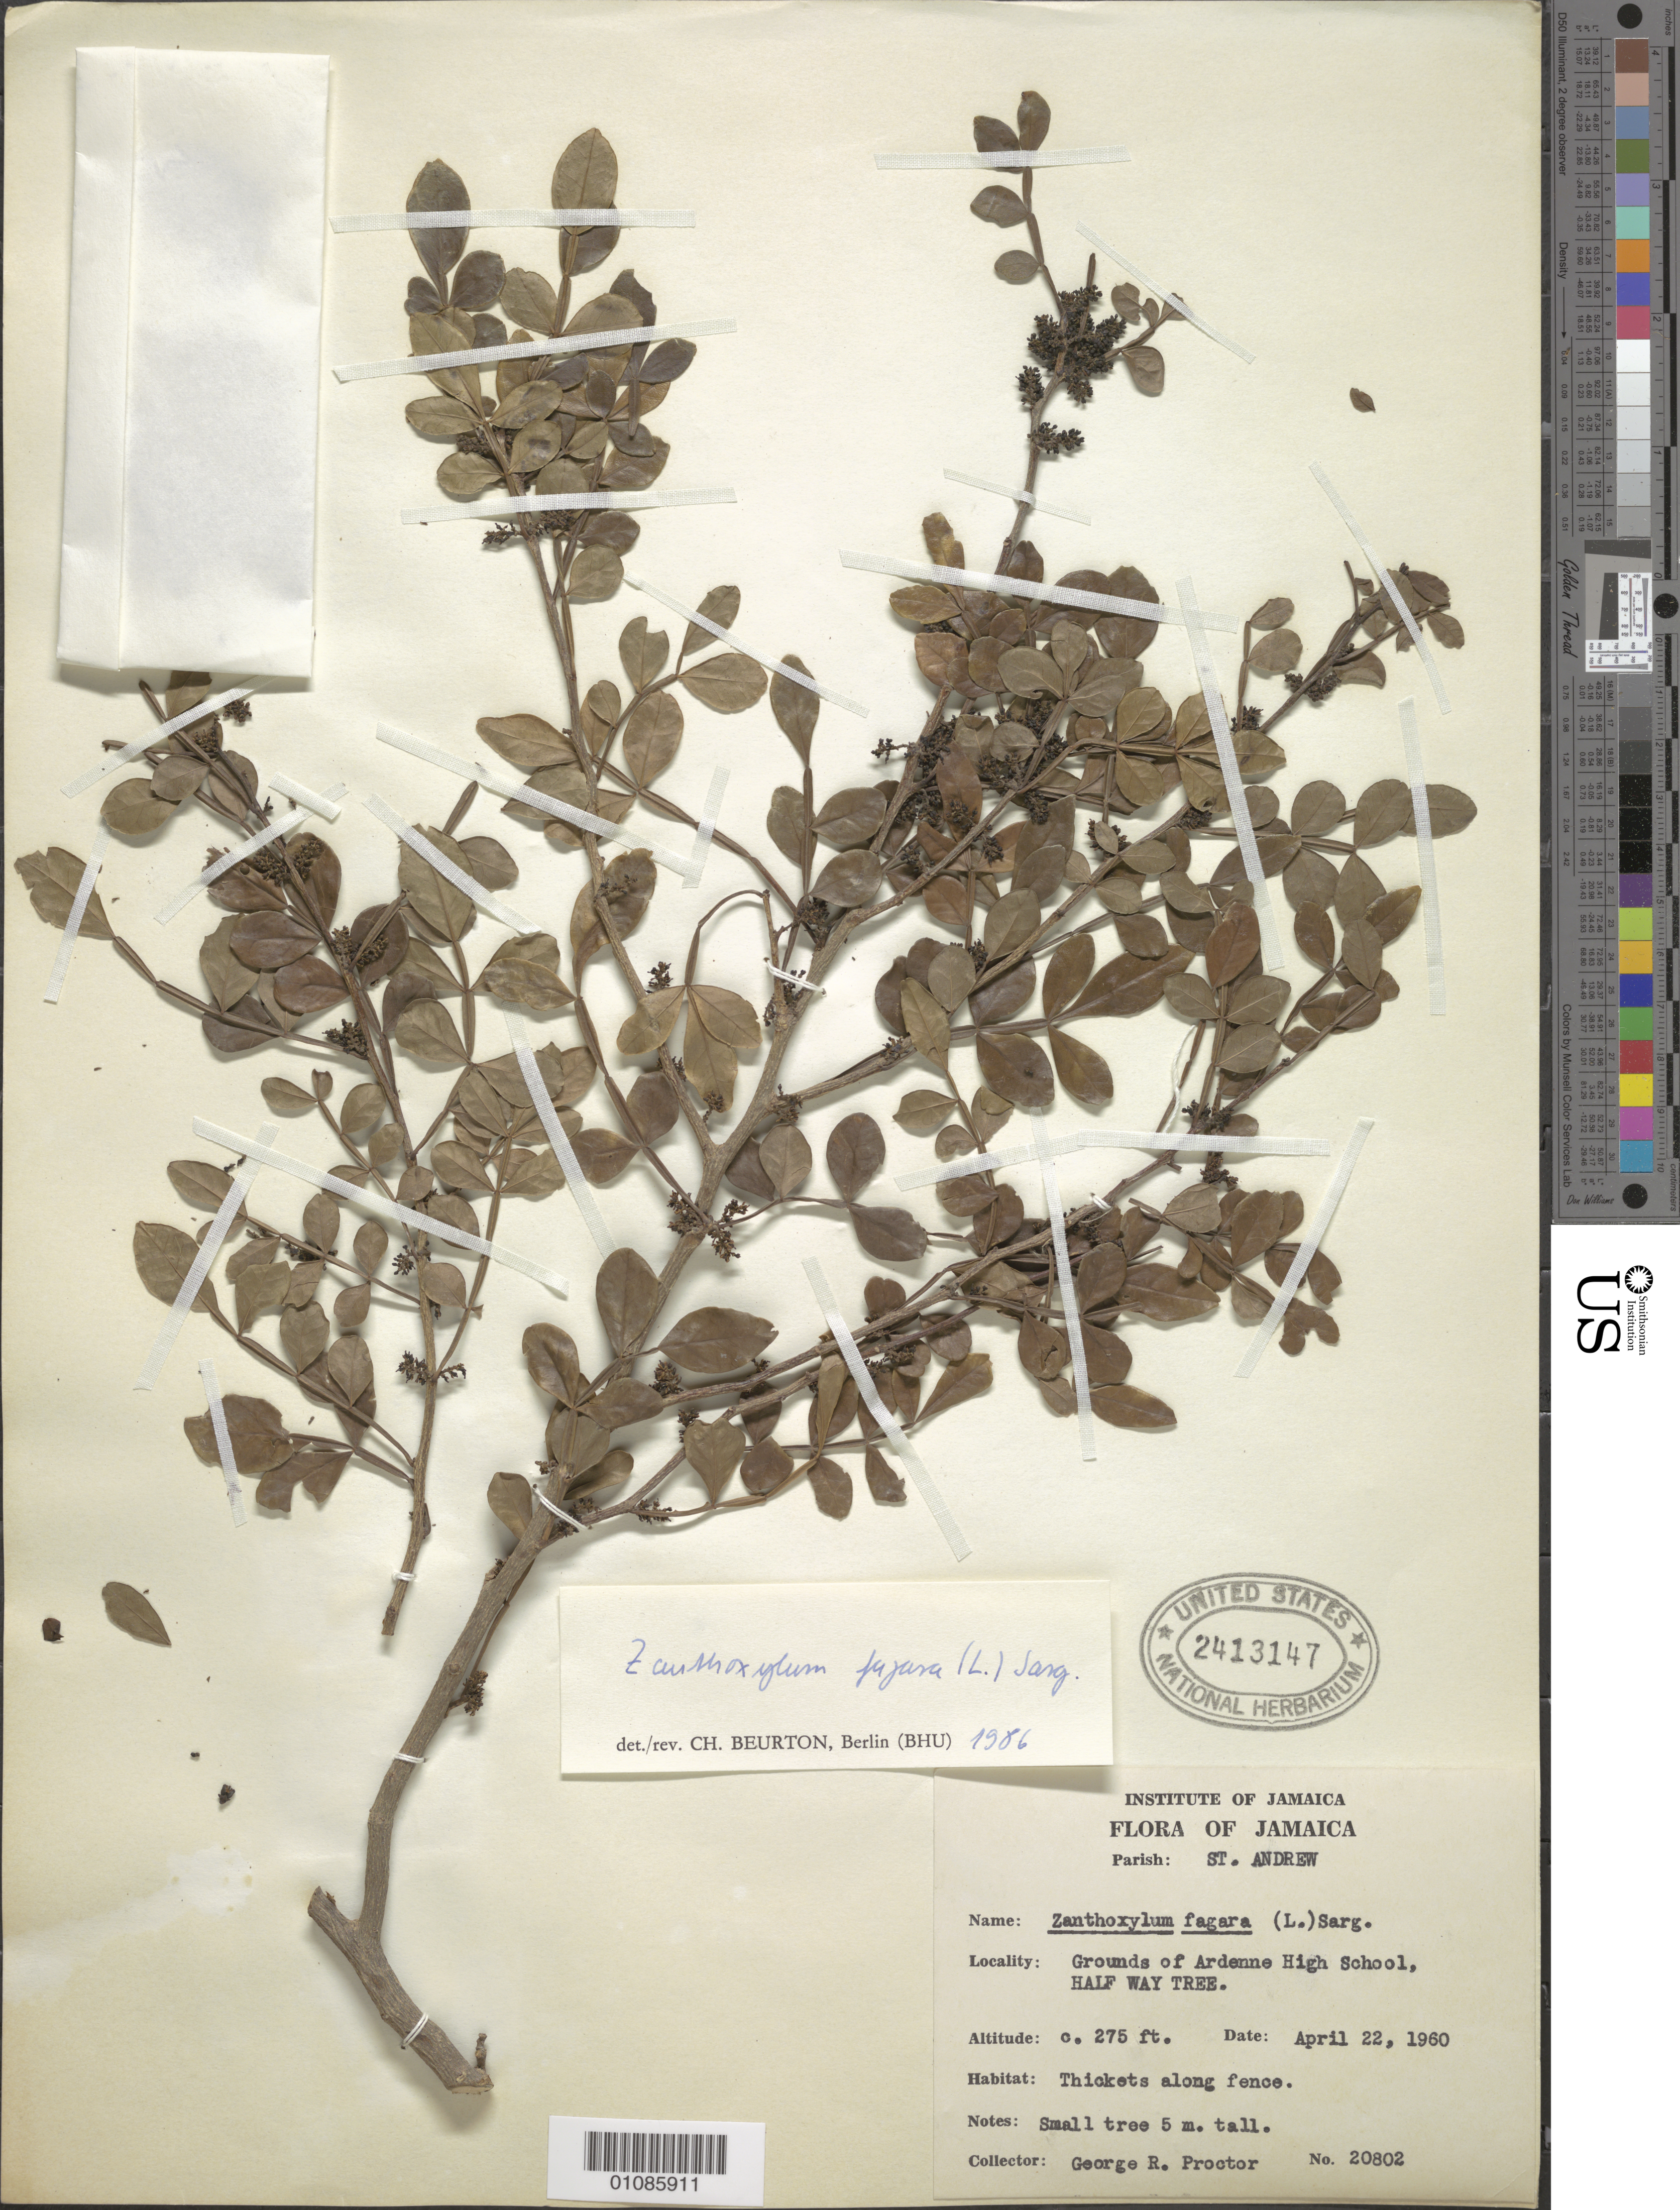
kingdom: Plantae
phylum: Tracheophyta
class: Magnoliopsida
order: Sapindales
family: Rutaceae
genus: Zanthoxylum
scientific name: Zanthoxylum fagara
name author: (L.) Sarg.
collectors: G. R. Proctor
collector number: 20802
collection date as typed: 22 Apr 1960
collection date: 1960-04-22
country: Jamaica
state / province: Saint Andrew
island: Jamaica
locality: grounds of ardenne high school, half way tree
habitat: thickets along fence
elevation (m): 0.084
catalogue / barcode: US 2413147